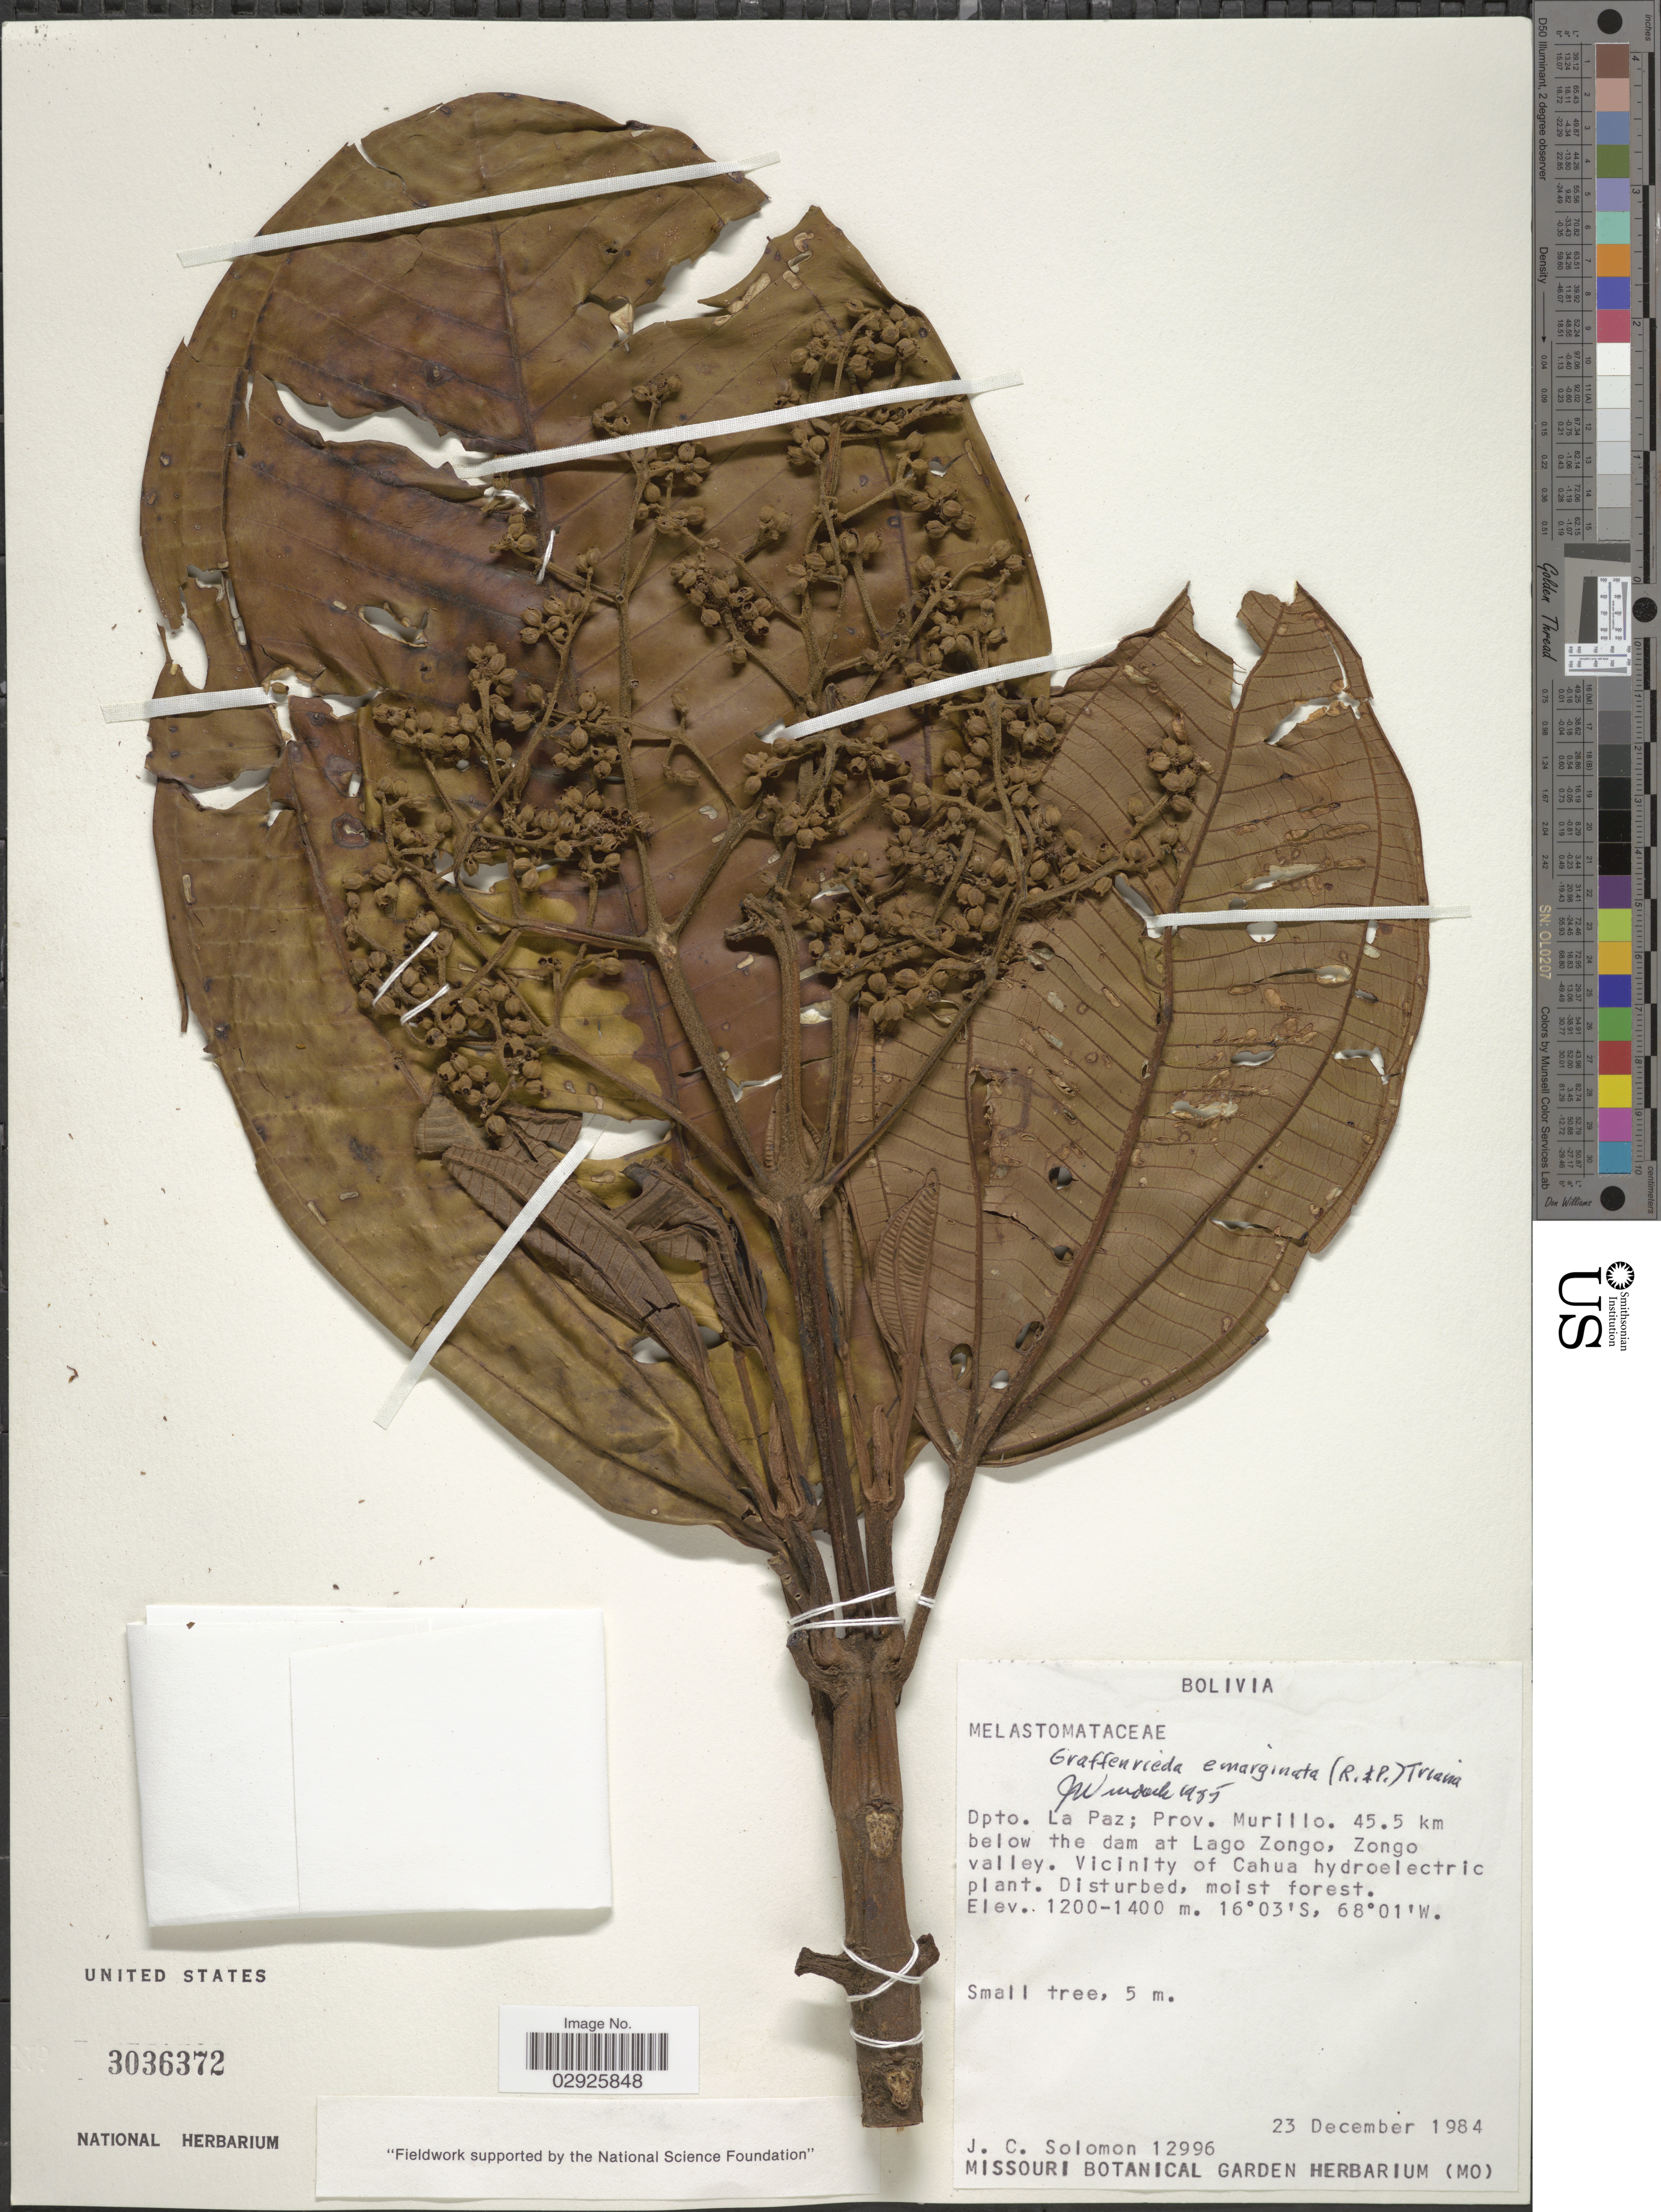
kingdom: Plantae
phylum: Tracheophyta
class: Magnoliopsida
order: Myrtales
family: Melastomataceae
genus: Graffenrieda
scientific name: Graffenrieda emarginata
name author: (Ruiz & Pav.) Triana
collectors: J. C. Solomon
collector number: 12996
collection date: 1984-12-23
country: Bolivia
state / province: La Paz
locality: Dpto. La Paz; Prov. Murillo. 45.5 km below the dam at Lago Zongo, Zongo valley. Vicinity of Cahua hydroelectric plant.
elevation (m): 1200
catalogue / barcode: US 3036372